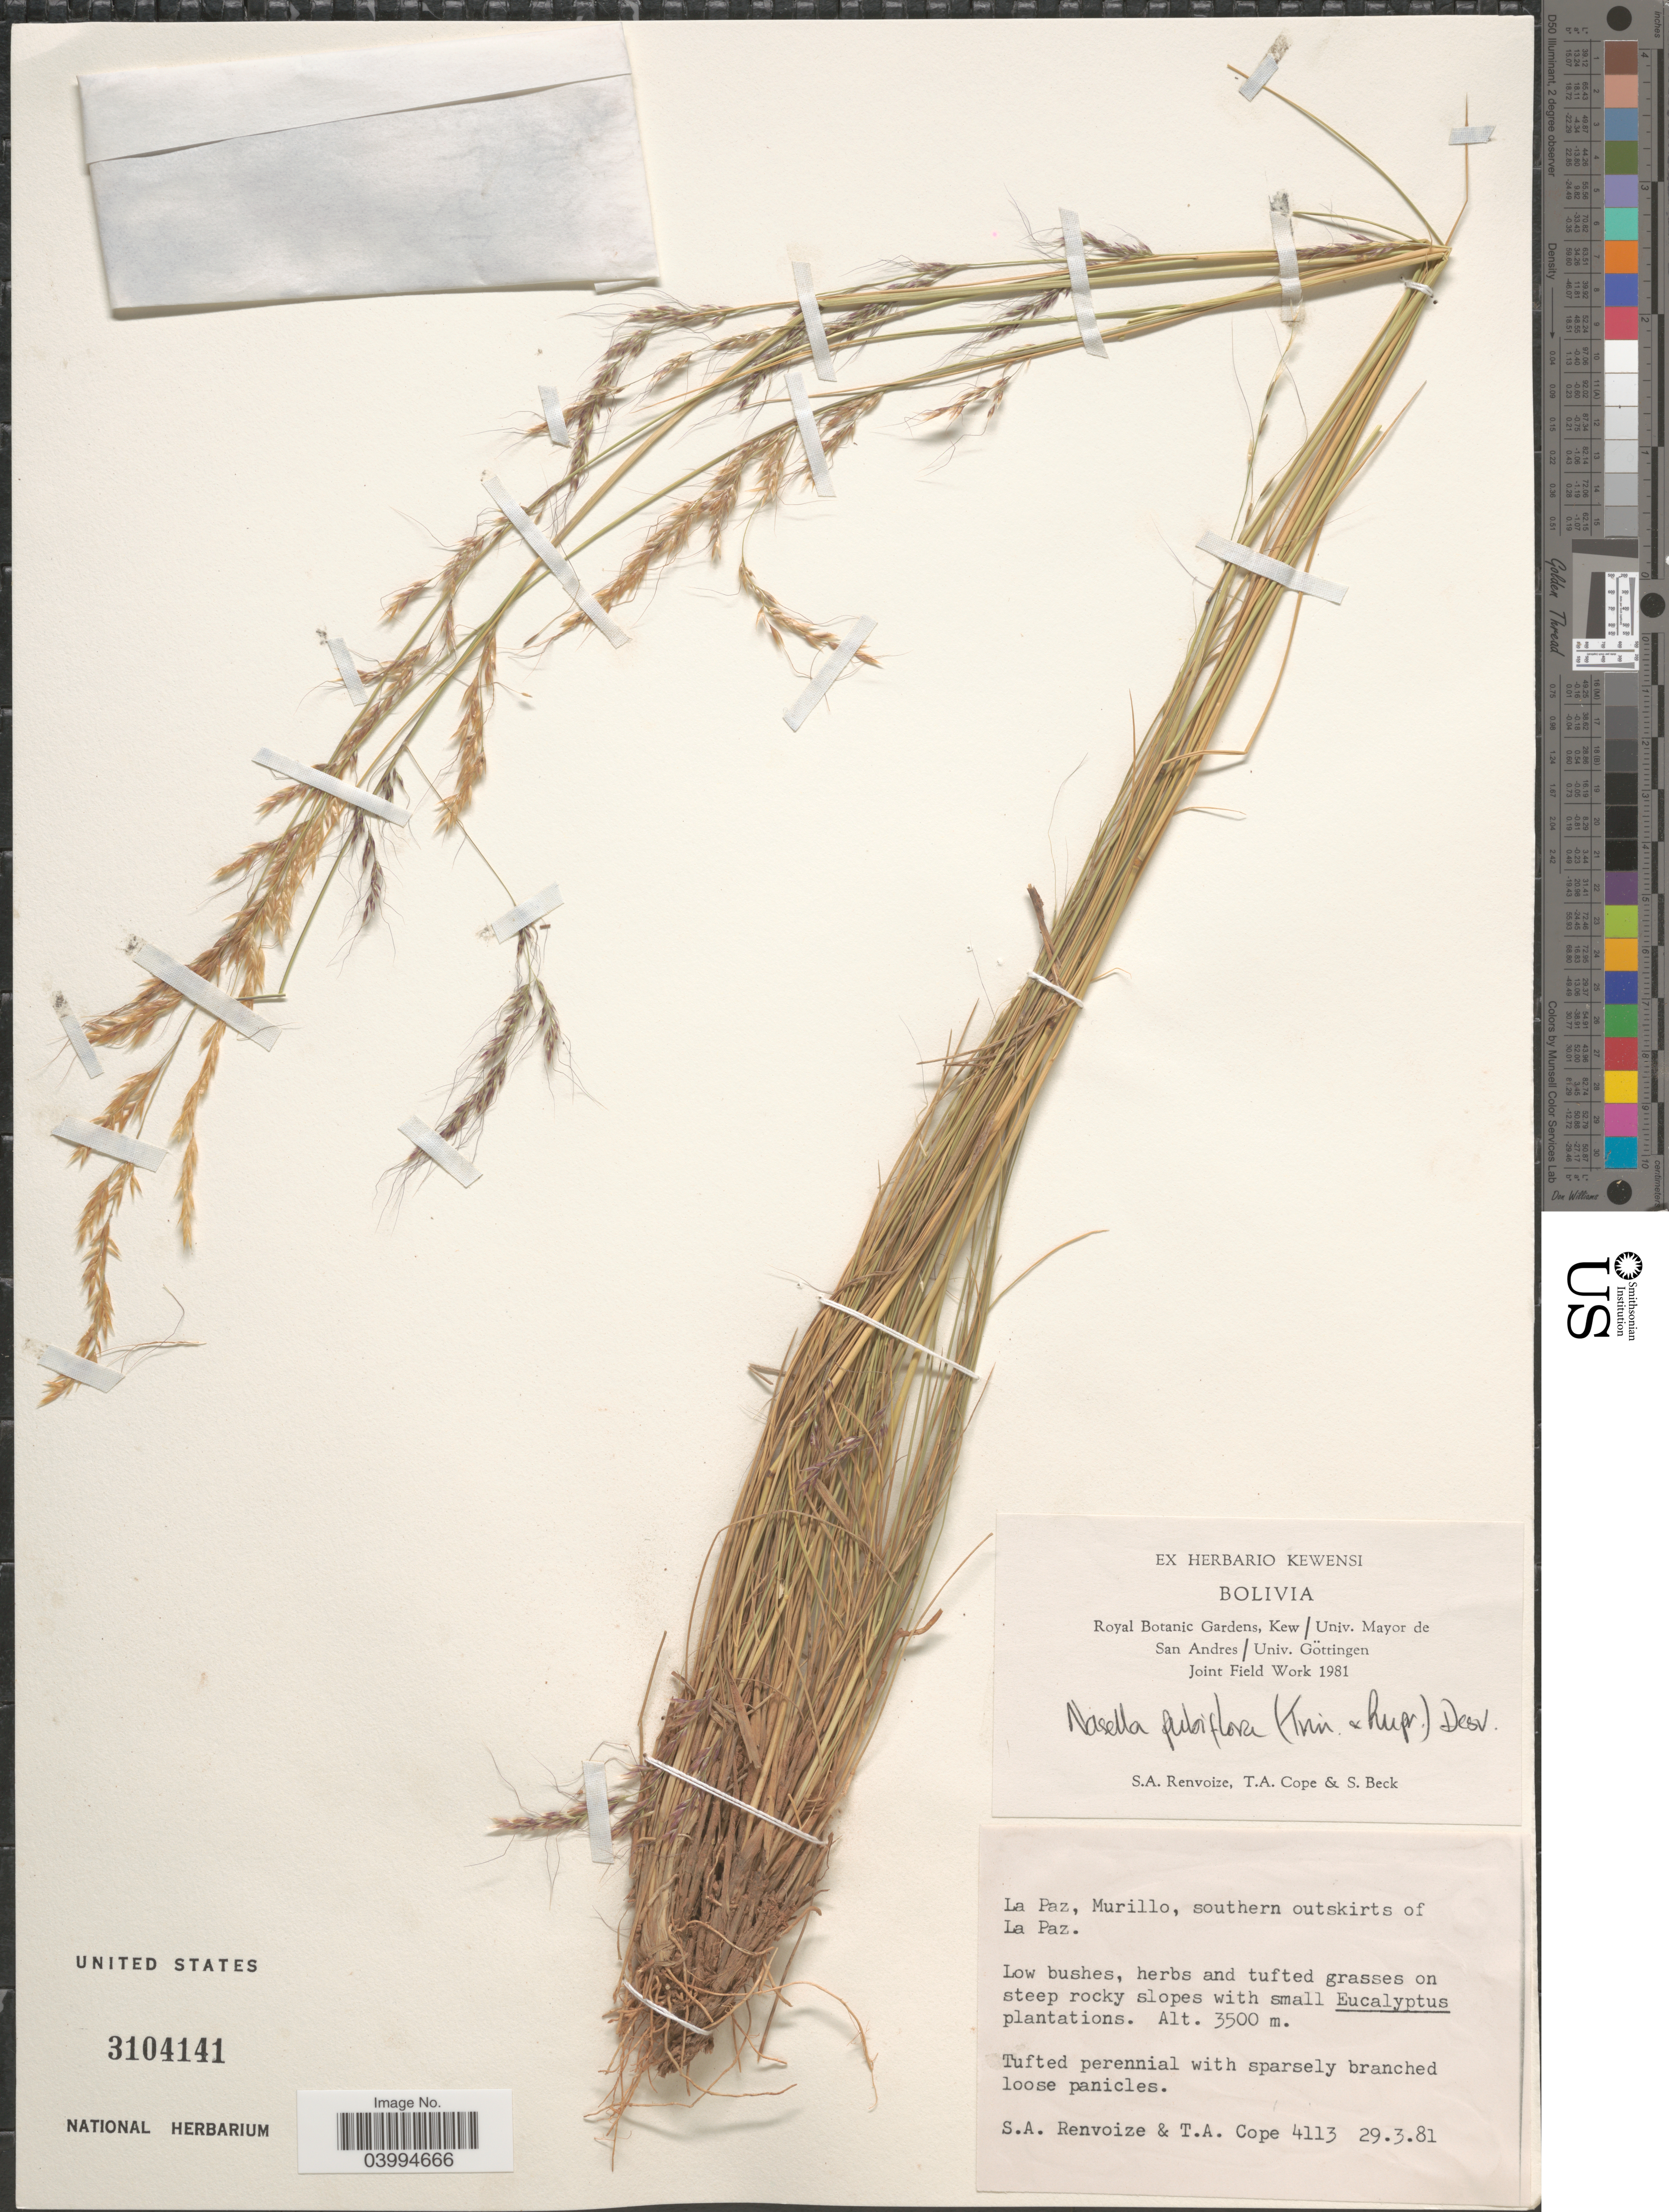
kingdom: Plantae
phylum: Tracheophyta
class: Liliopsida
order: Poales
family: Poaceae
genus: Nassella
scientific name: Nassella pubiflora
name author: (Trin. & Rupr.) É. Desv.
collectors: S. A. Renvoize, T. A. Cope & S. G. Beck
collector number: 4113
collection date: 1981-03-29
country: Bolivia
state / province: La Paz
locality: Murillo, southern outskirts of La Paz.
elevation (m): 3500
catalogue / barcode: US 3104141